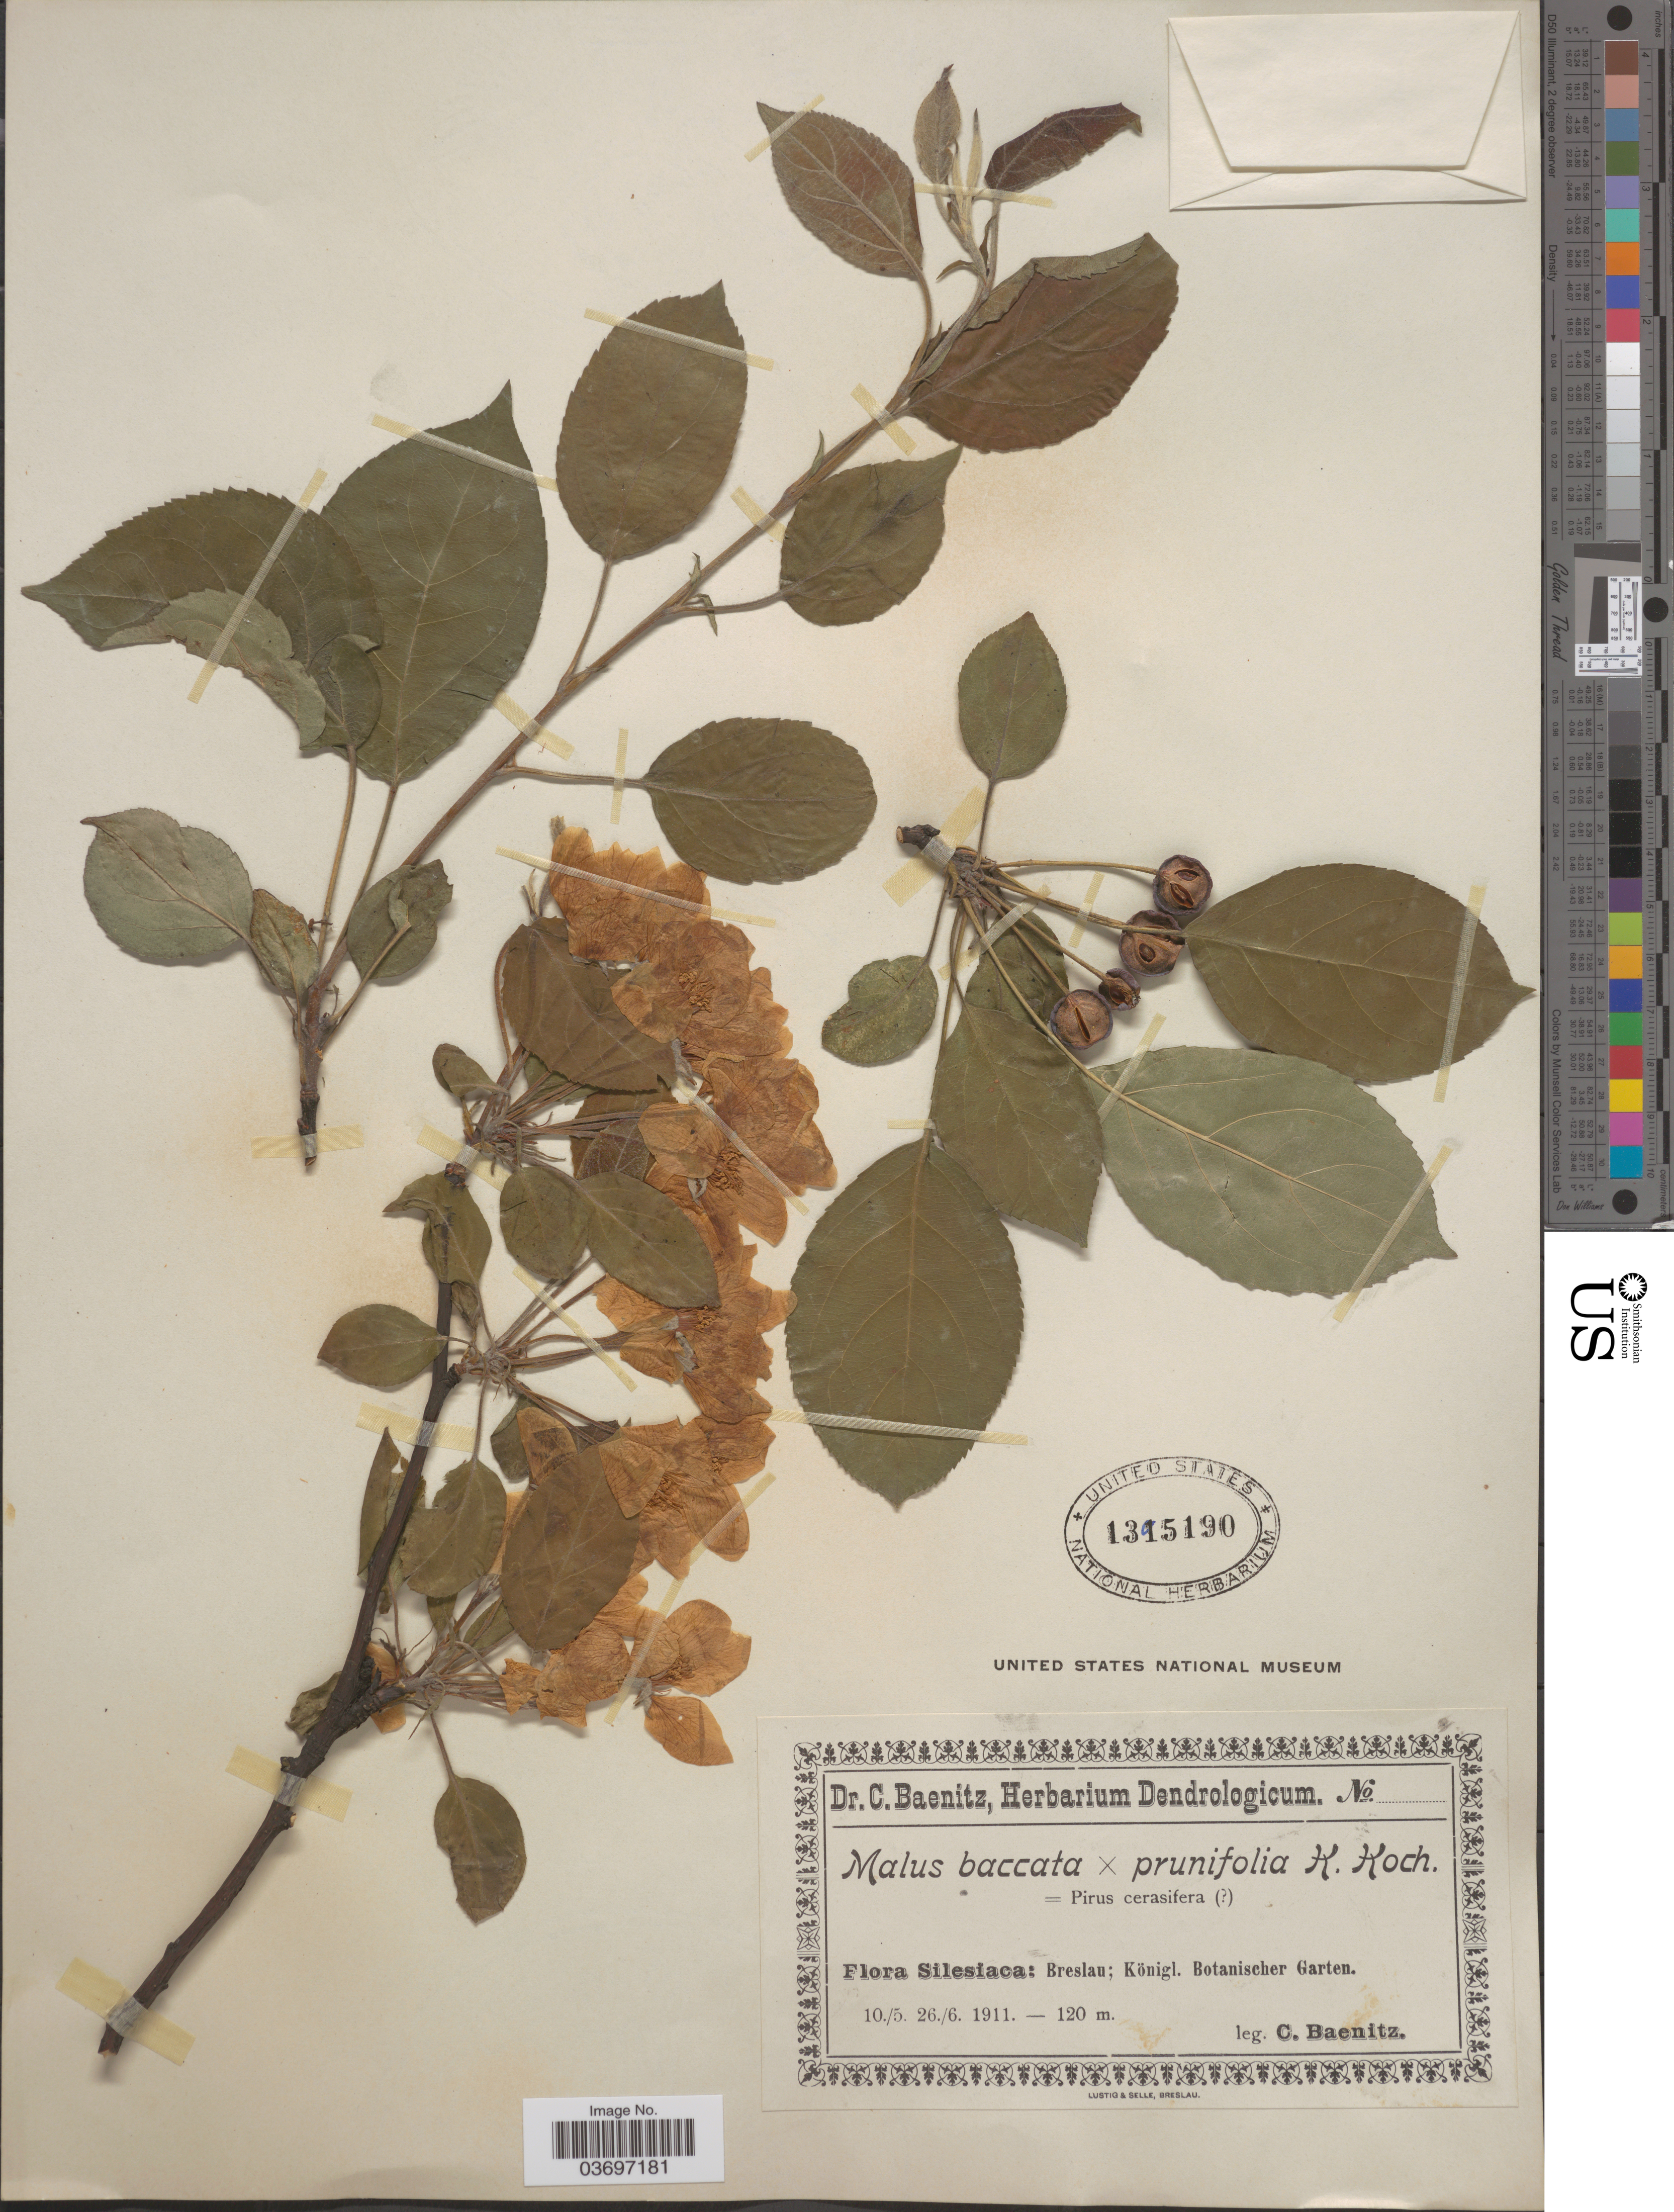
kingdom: Plantae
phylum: Tracheophyta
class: Magnoliopsida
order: Rosales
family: Rosaceae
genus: Malus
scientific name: Malus baccata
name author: (L.) Borkh.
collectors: C. G. Baenitz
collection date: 1911-05-10/1911-06-26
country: Poland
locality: Silesiaca: Breslau; Königl. Botanischer Garten.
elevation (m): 120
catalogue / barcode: US 1395190